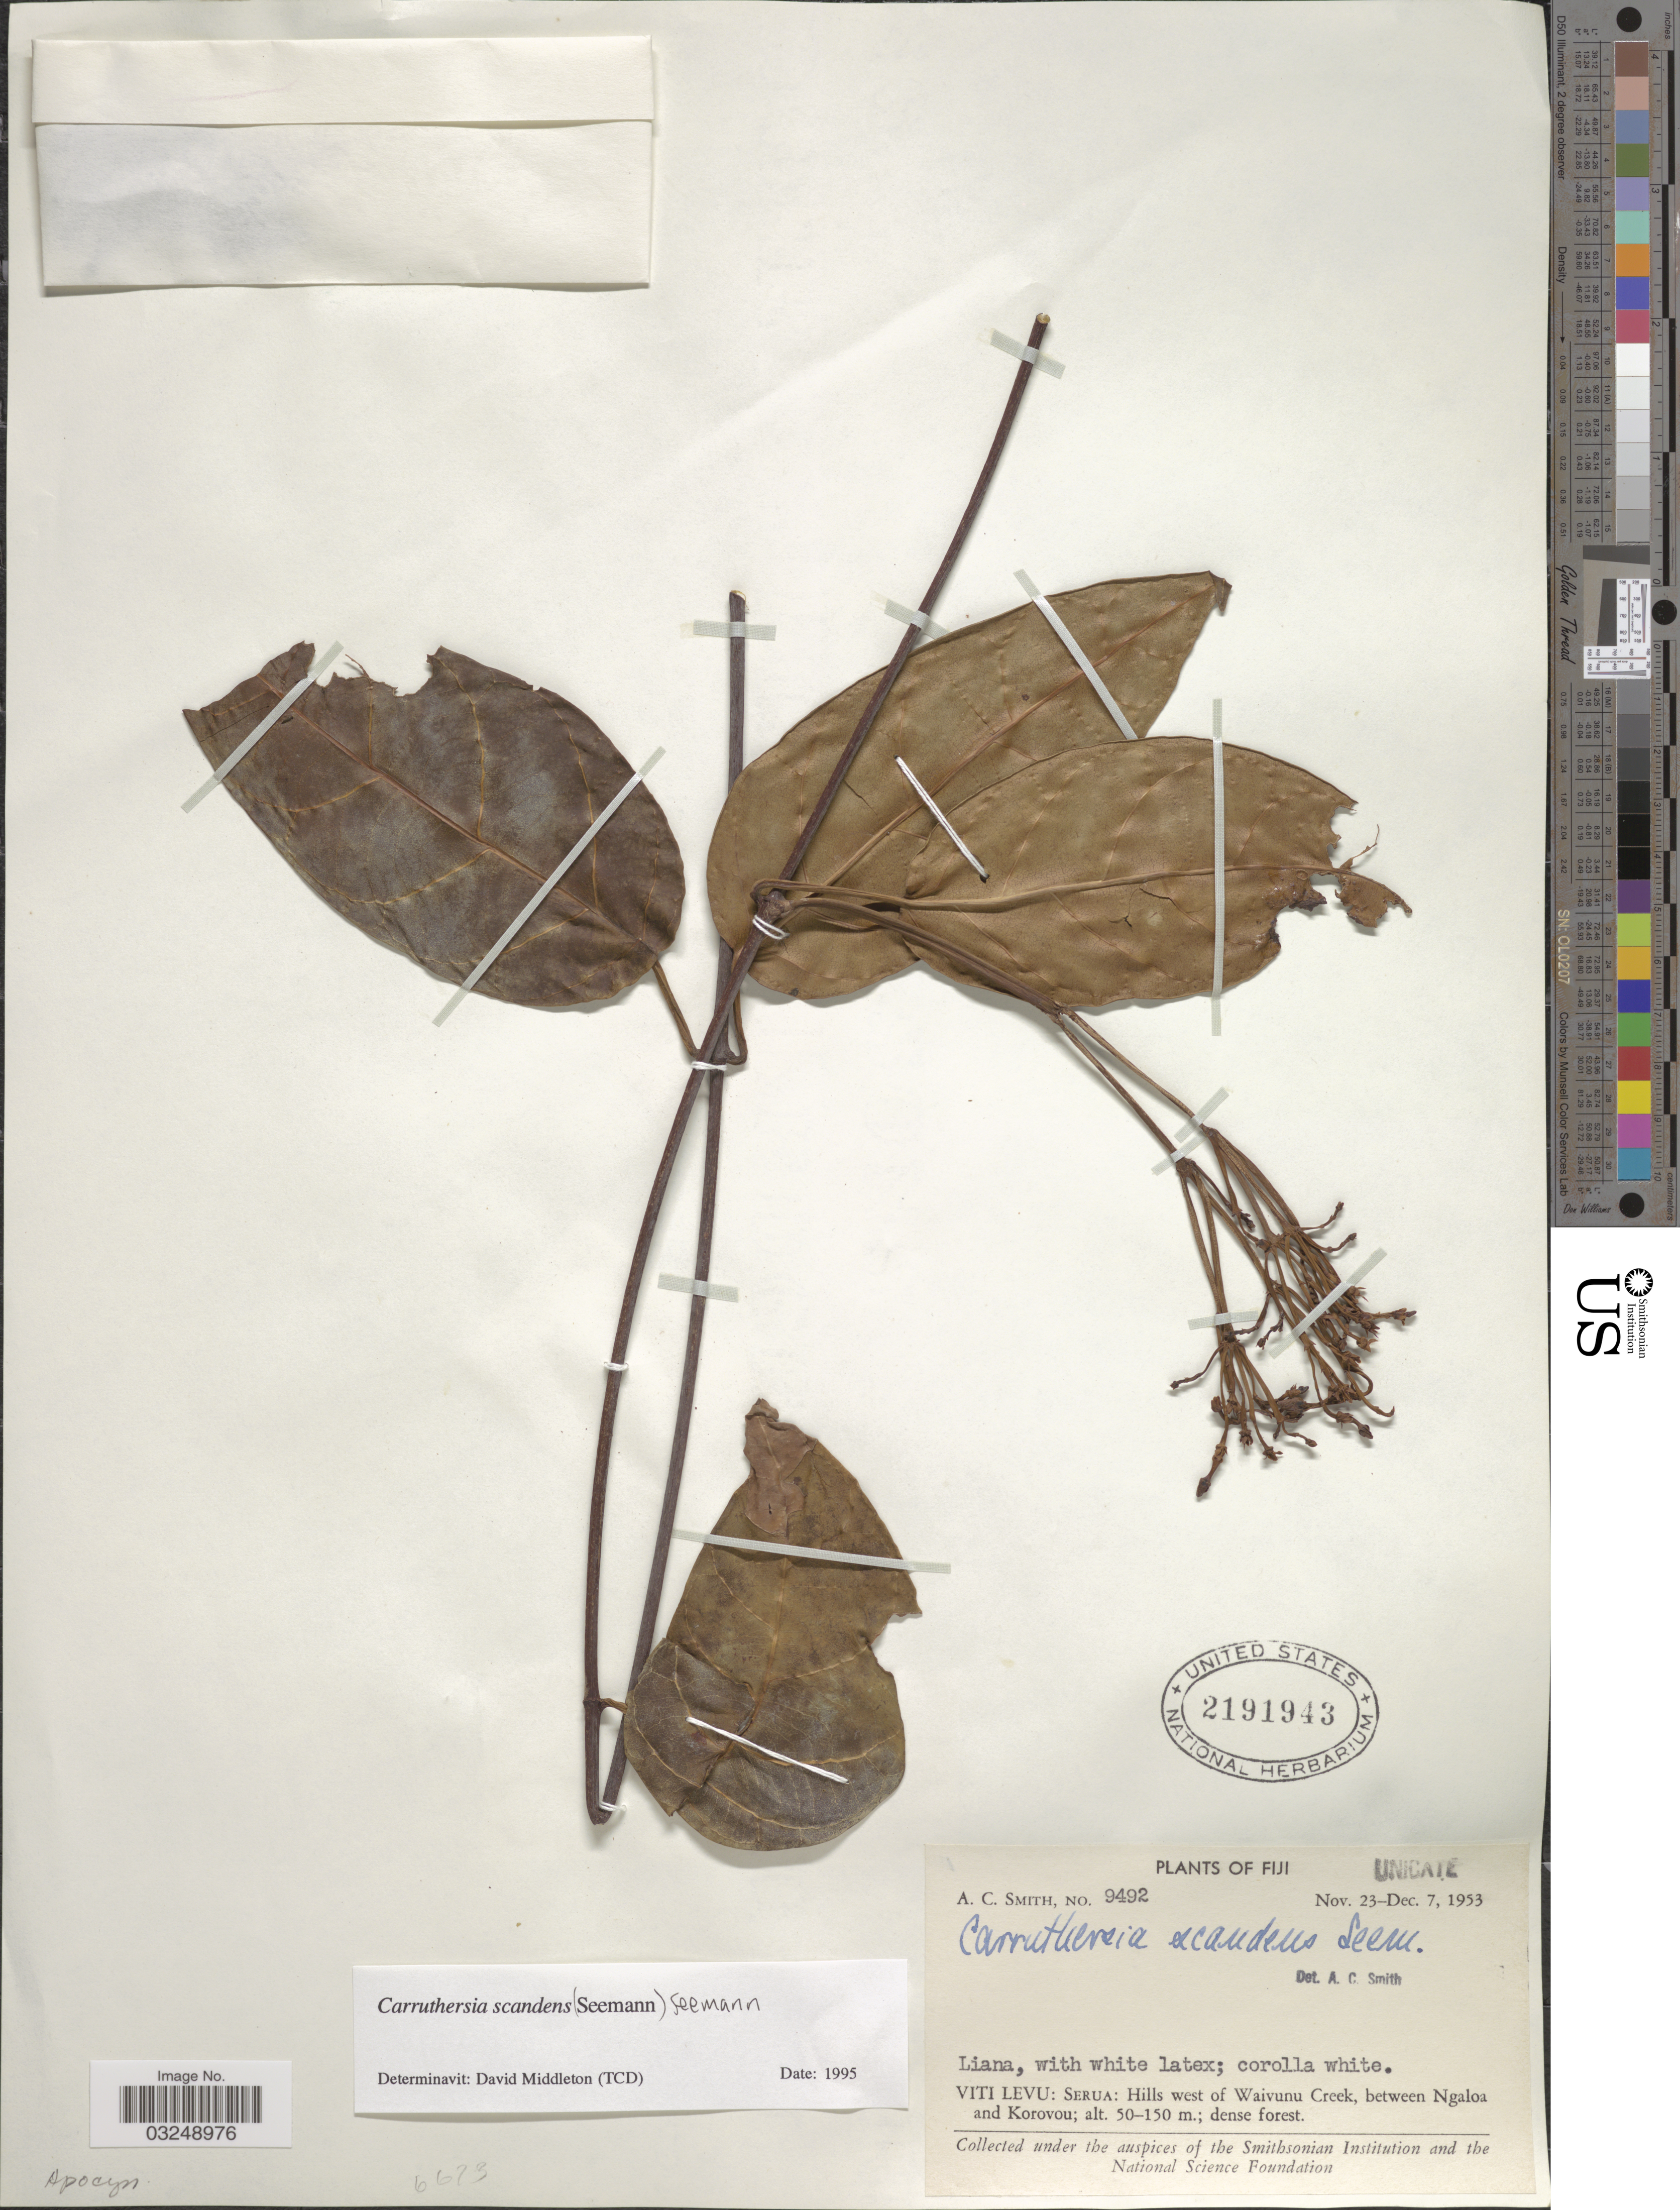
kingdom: Plantae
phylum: Tracheophyta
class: Magnoliopsida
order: Gentianales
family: Apocynaceae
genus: Carruthersia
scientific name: Carruthersia scandens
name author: (Seem.) Seem.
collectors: A. C. Smith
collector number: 9492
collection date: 1953-11-23/1953-12-07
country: Fiji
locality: Viti Levu: Serua: Hills west of Waivunu Creek, between Ngaloa and Korovou.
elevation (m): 50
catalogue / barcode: US 2191943